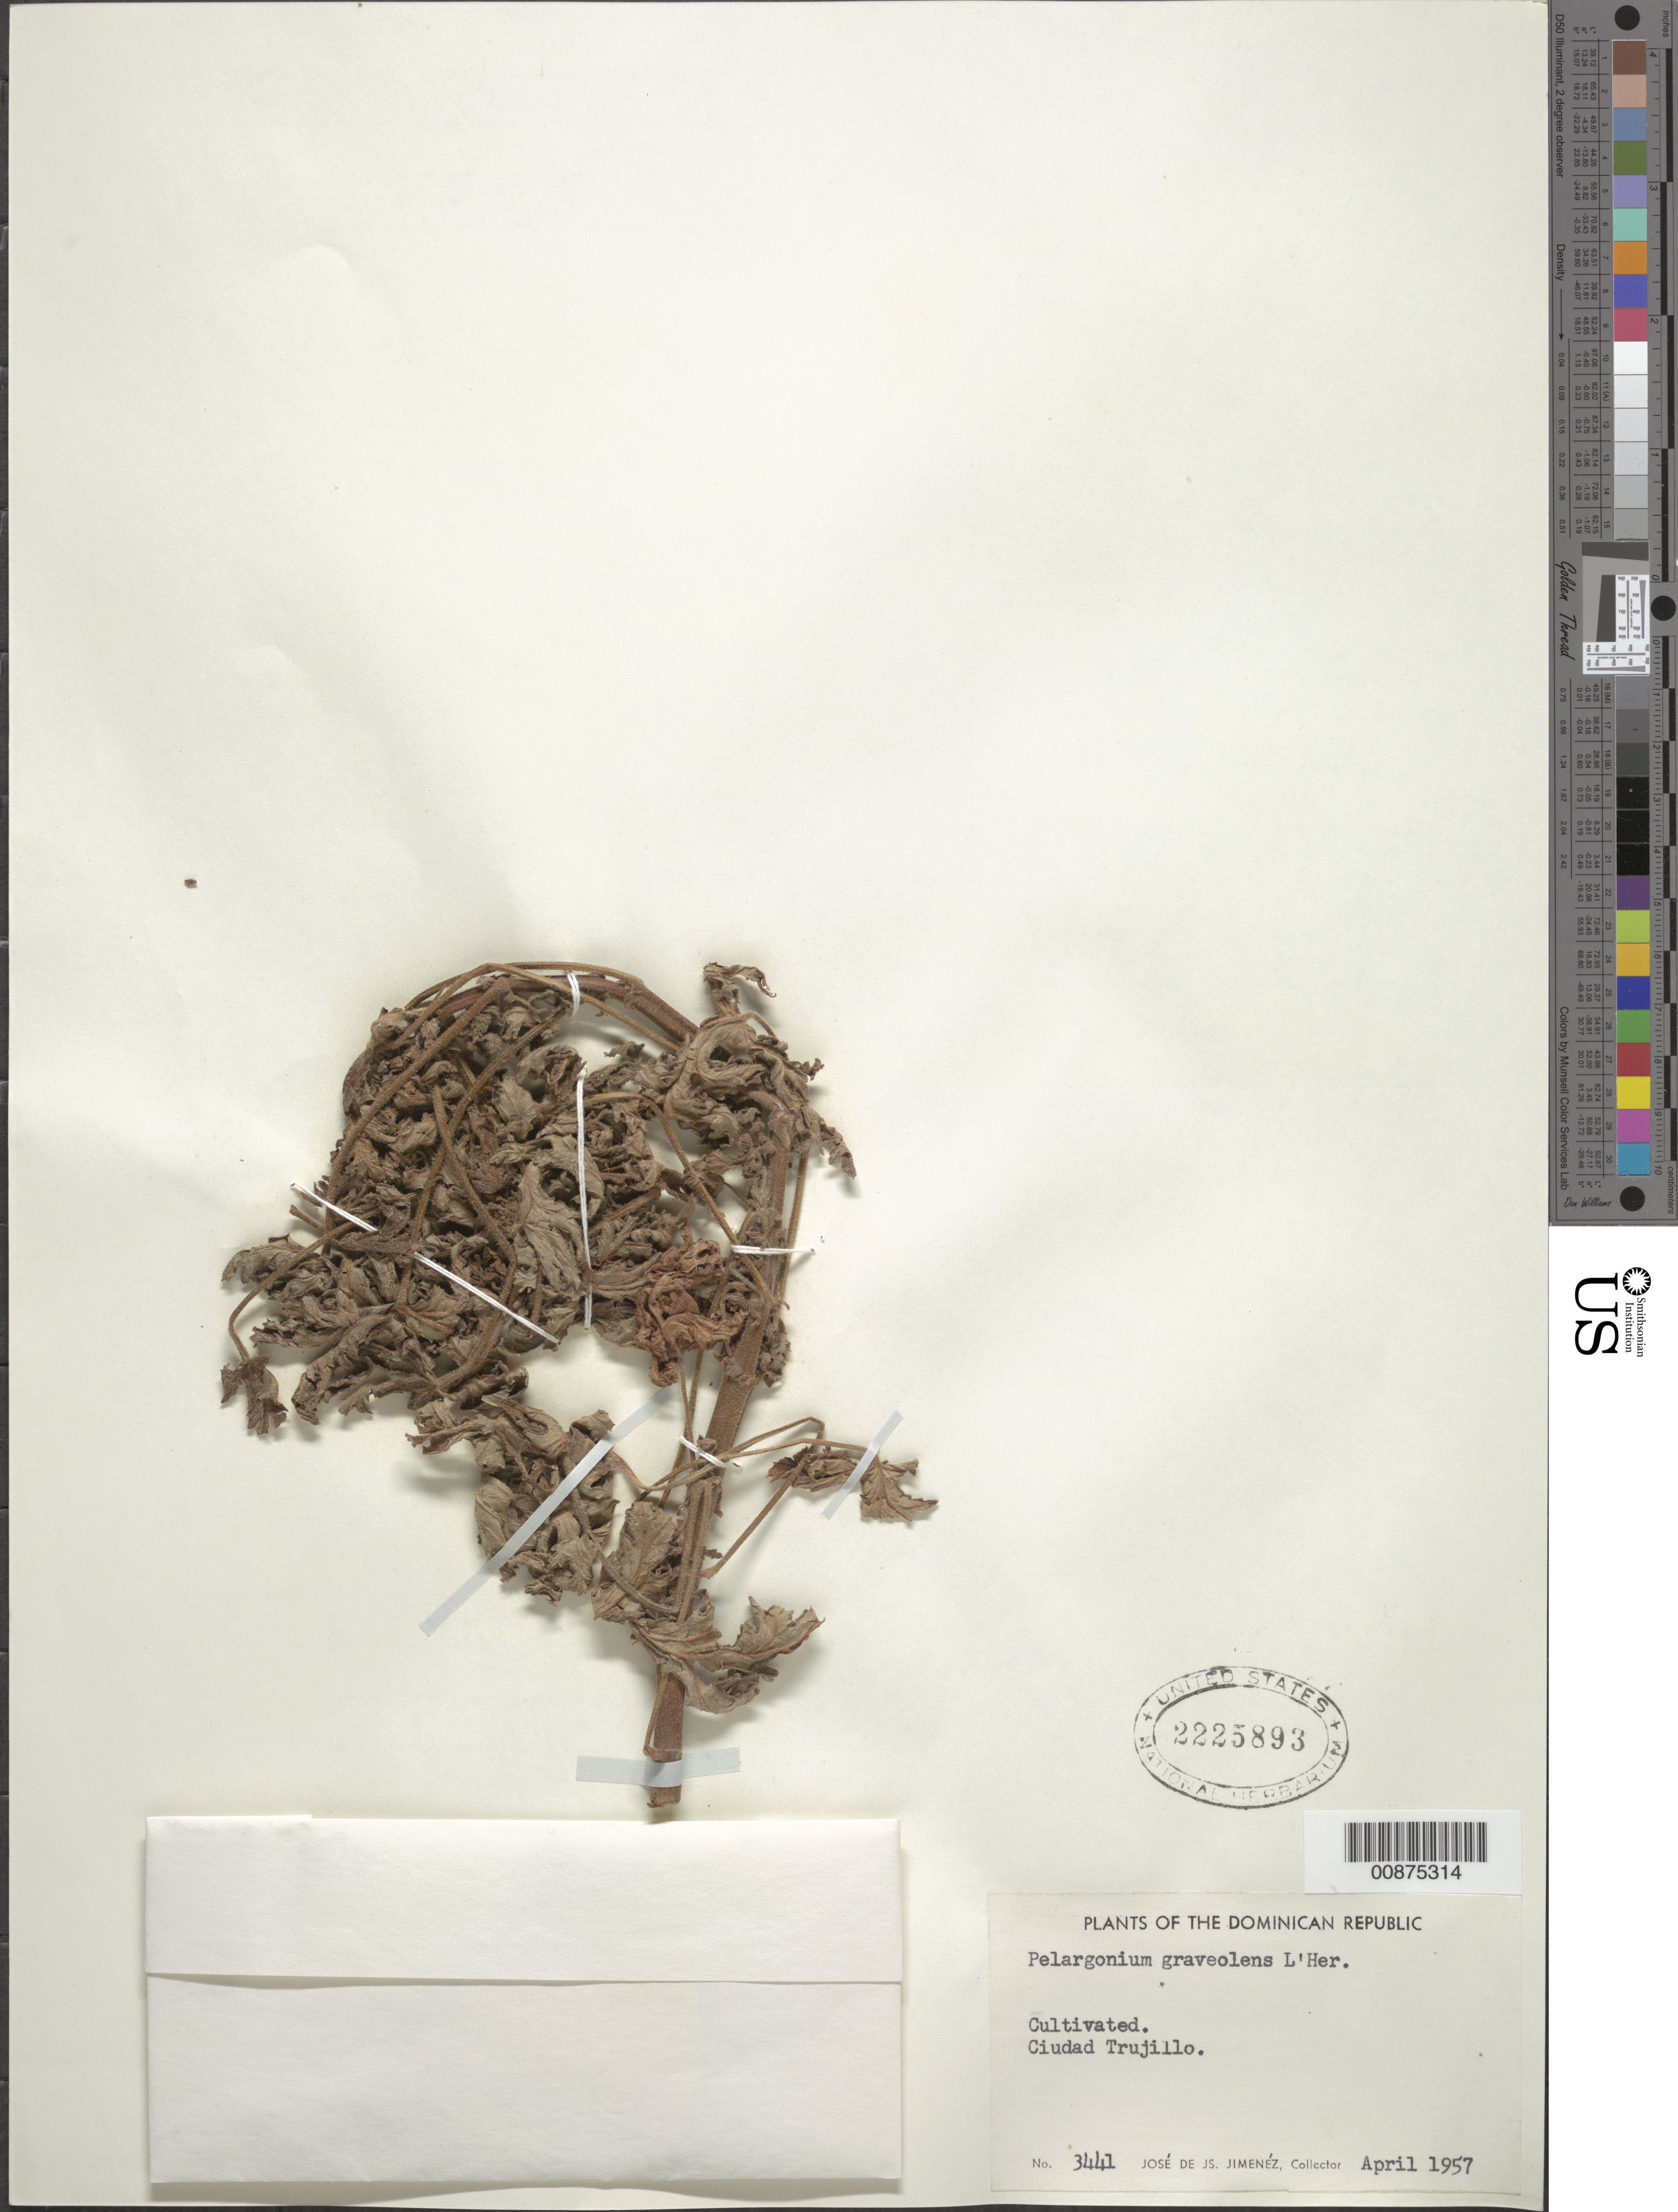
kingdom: Plantae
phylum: Tracheophyta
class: Magnoliopsida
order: Geraniales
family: Geraniaceae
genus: Pelargonium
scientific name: Pelargonium graveolens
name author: L'Hér. ex Aiton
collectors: J. J. Jiménez Almonte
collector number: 3441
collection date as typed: Apr 1957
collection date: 1957-04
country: Dominican Republic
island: Hispaniola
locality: Ciudad Trujillo.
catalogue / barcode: US 2225893